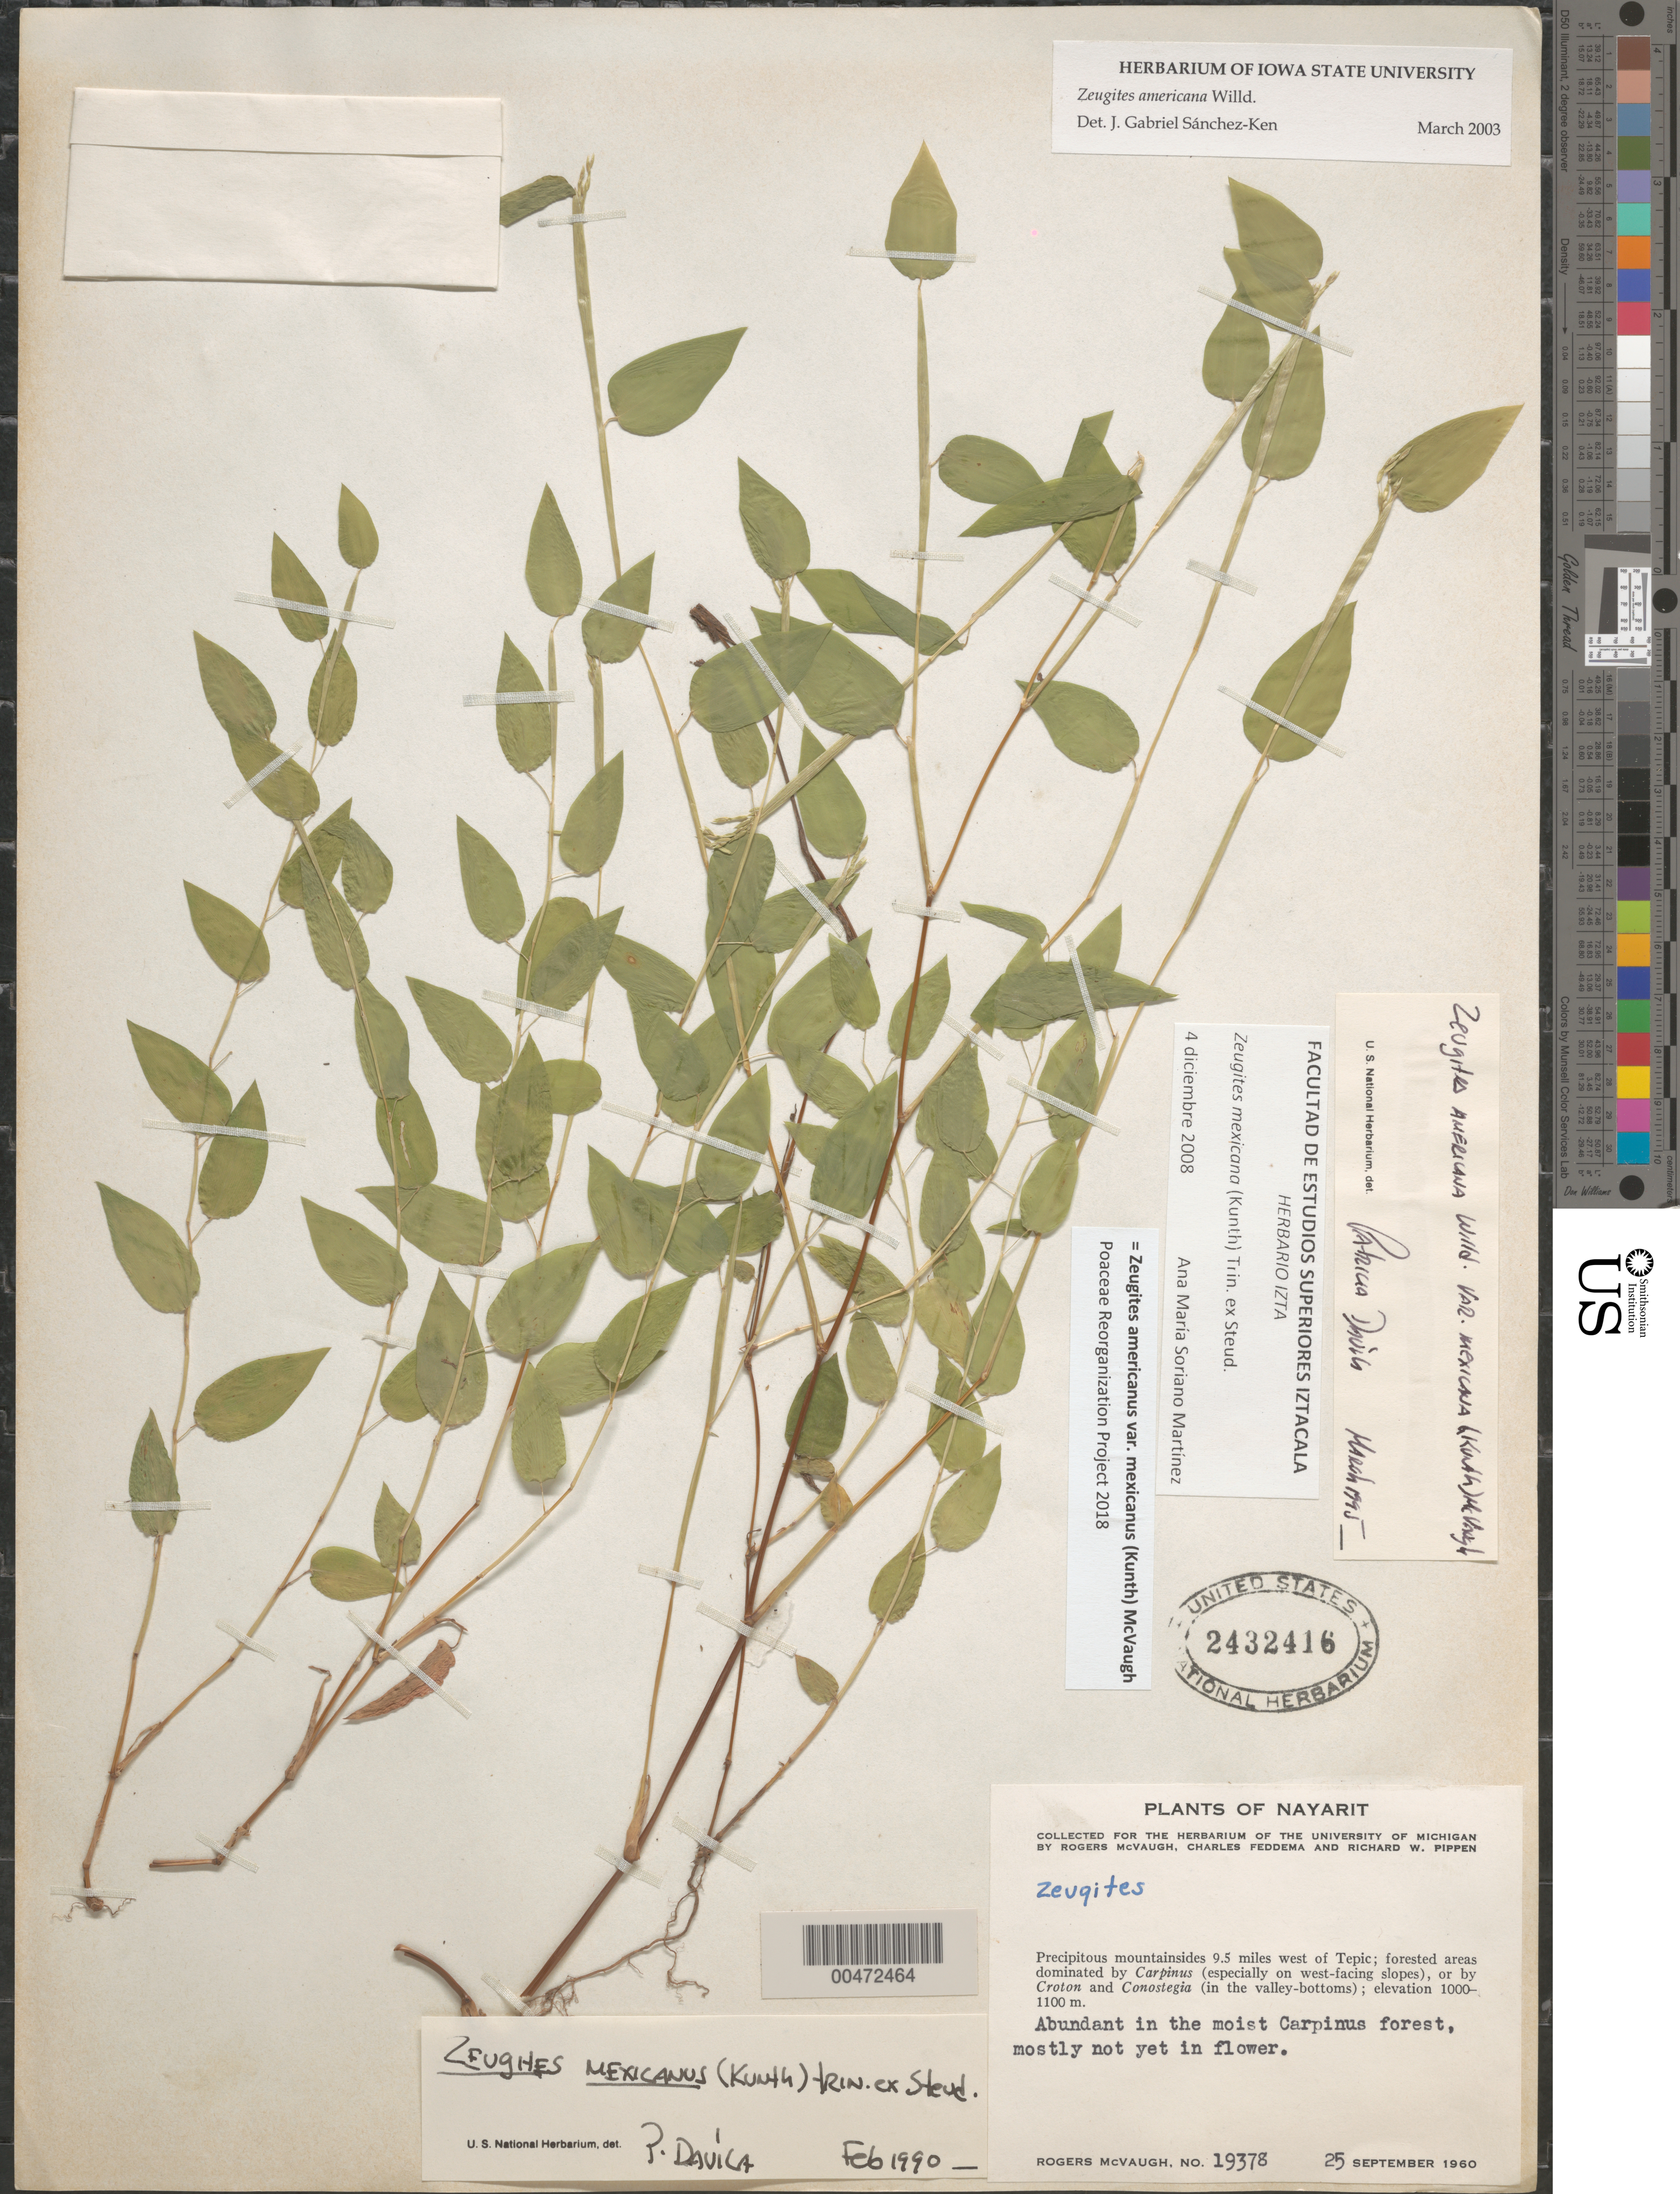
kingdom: Plantae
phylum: Tracheophyta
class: Liliopsida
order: Poales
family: Poaceae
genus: Zeugites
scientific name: Zeugites americanus var. mexicanus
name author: (Kunth) McVaugh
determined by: Poaceae Reorganization Project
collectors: R. McVaugh, C. Feddema & R. W. Pippen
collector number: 19378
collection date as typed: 25 Sep 1960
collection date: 1960-09-25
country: Mexico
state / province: Nayarit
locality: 9.5 mi W of Tepic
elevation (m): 1000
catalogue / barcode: US 2432416